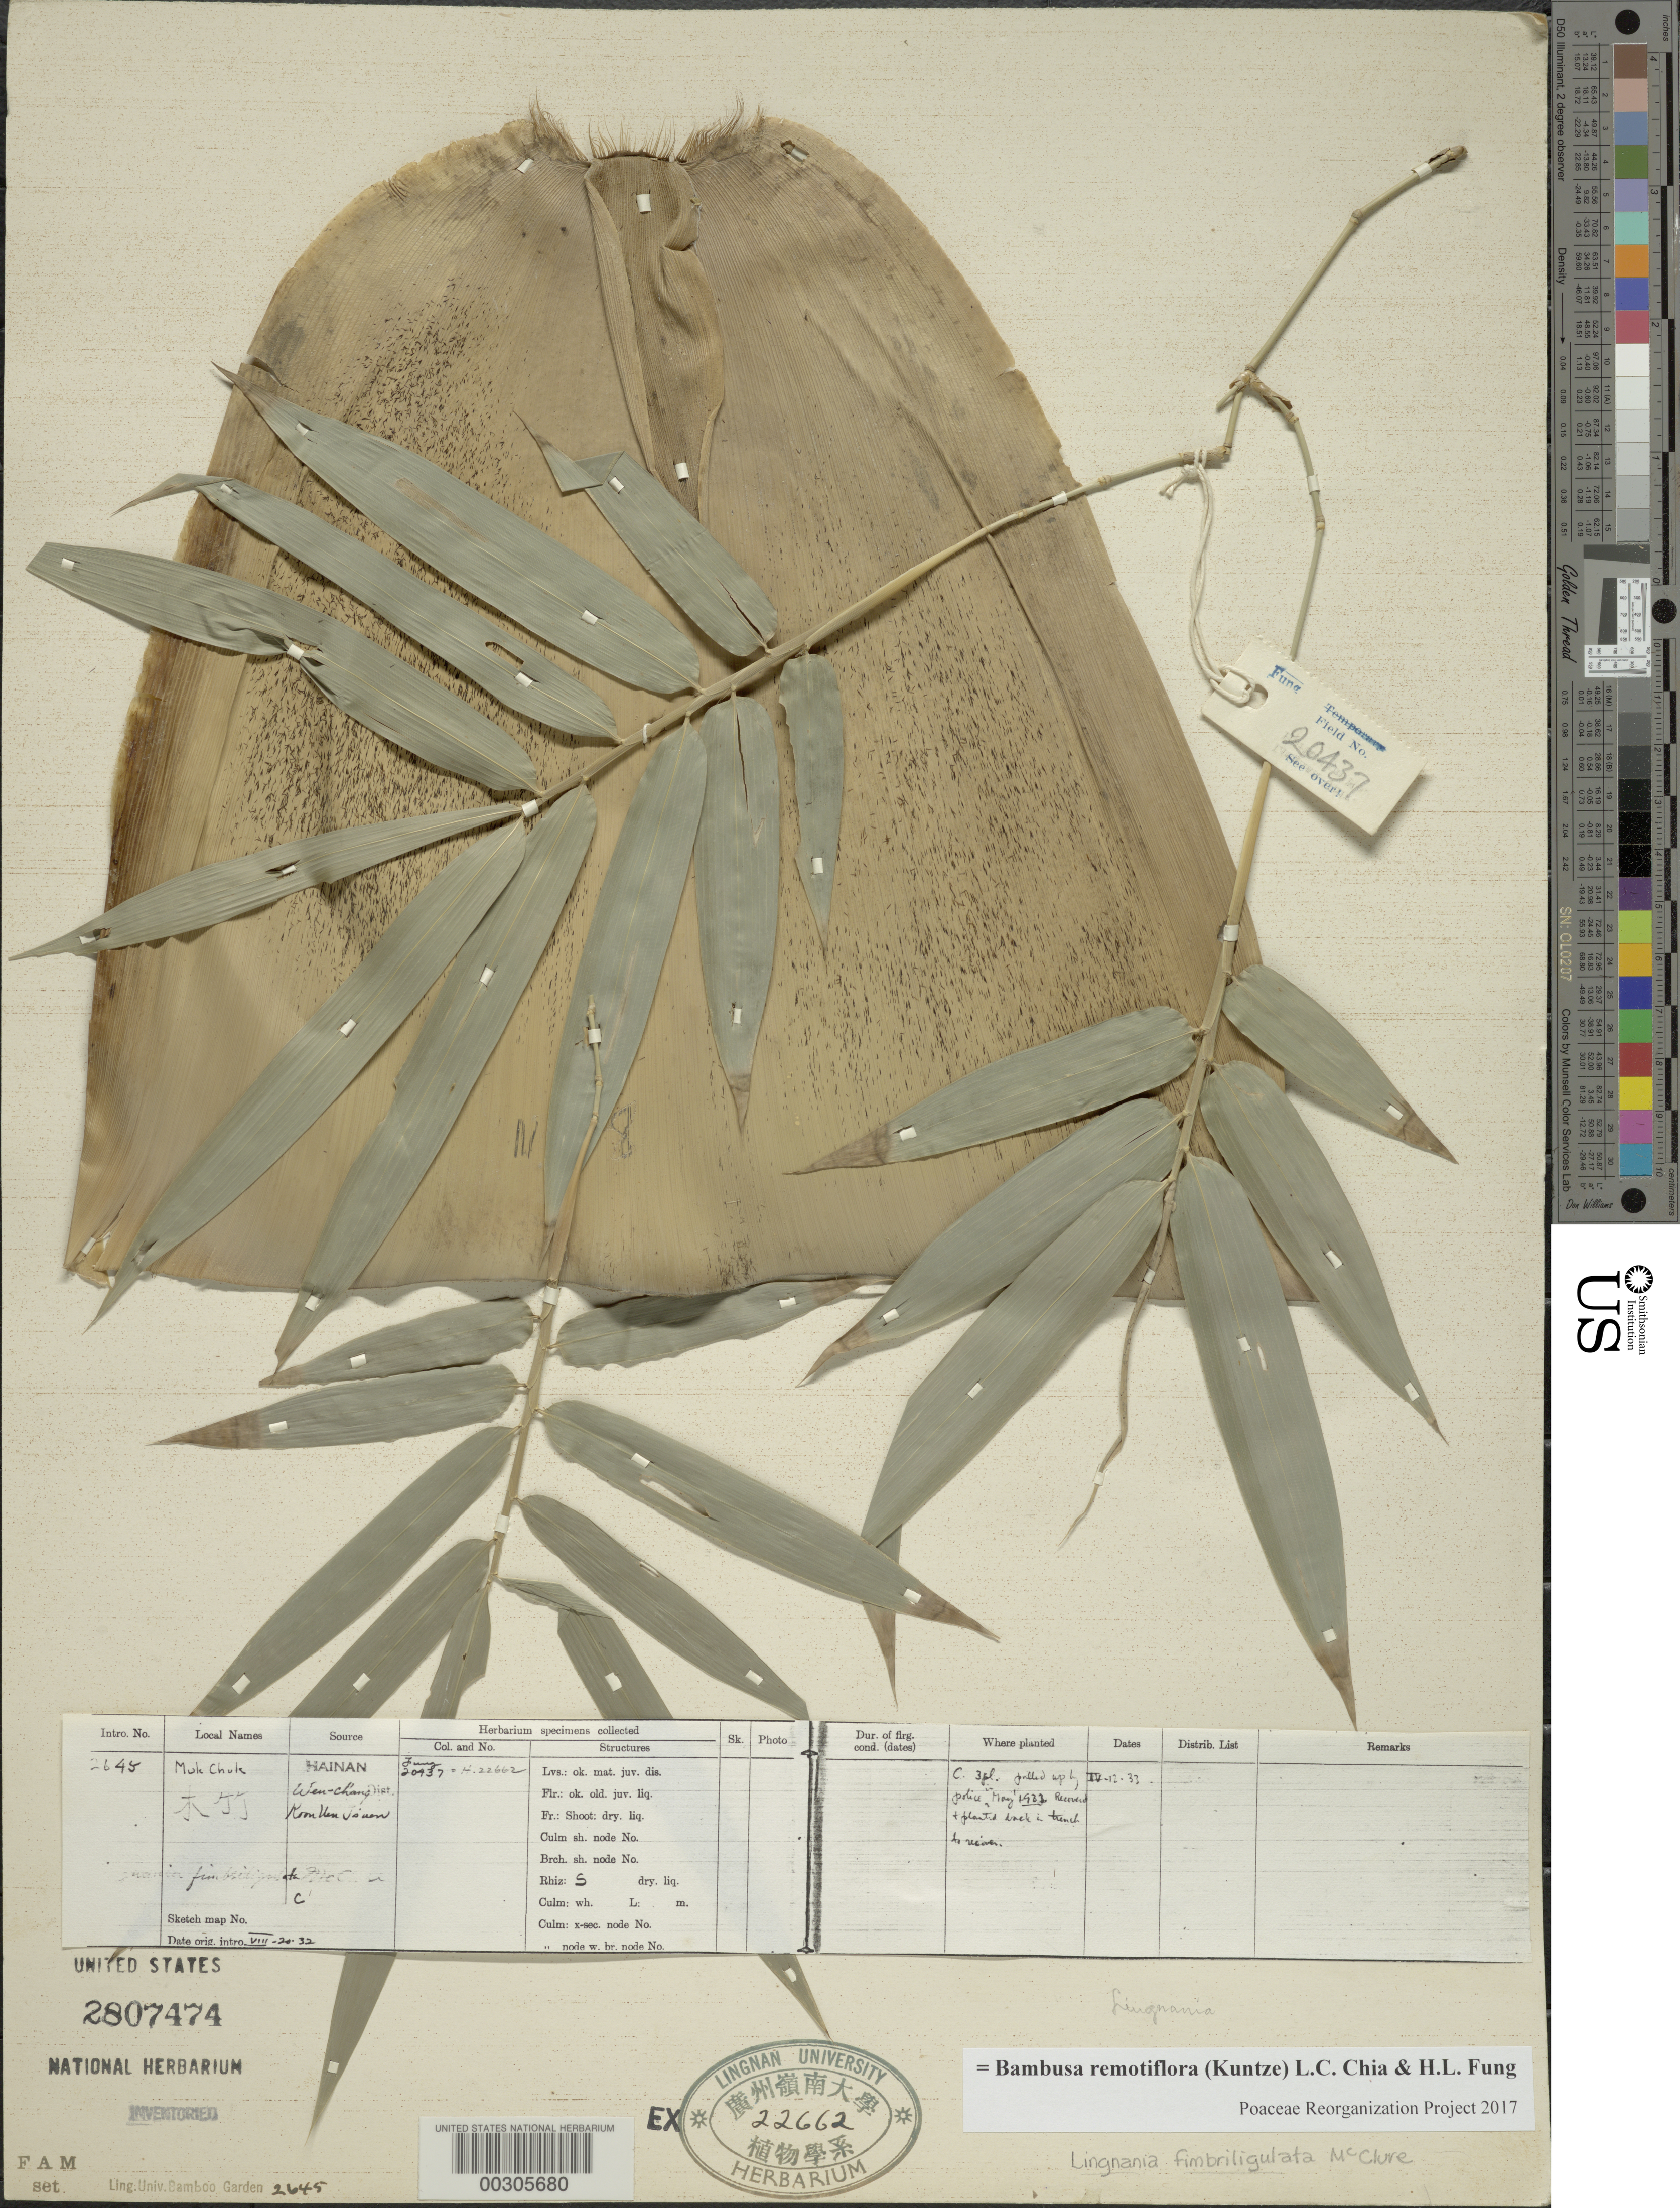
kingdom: Plantae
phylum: Tracheophyta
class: Liliopsida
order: Poales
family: Poaceae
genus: Bambusa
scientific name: Bambusa remotiflora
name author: (Kuntze) Chia & H.L. Fung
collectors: H. L. Fung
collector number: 20437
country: Panama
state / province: Chiriquí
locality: Around San Felix.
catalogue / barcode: US 2807474